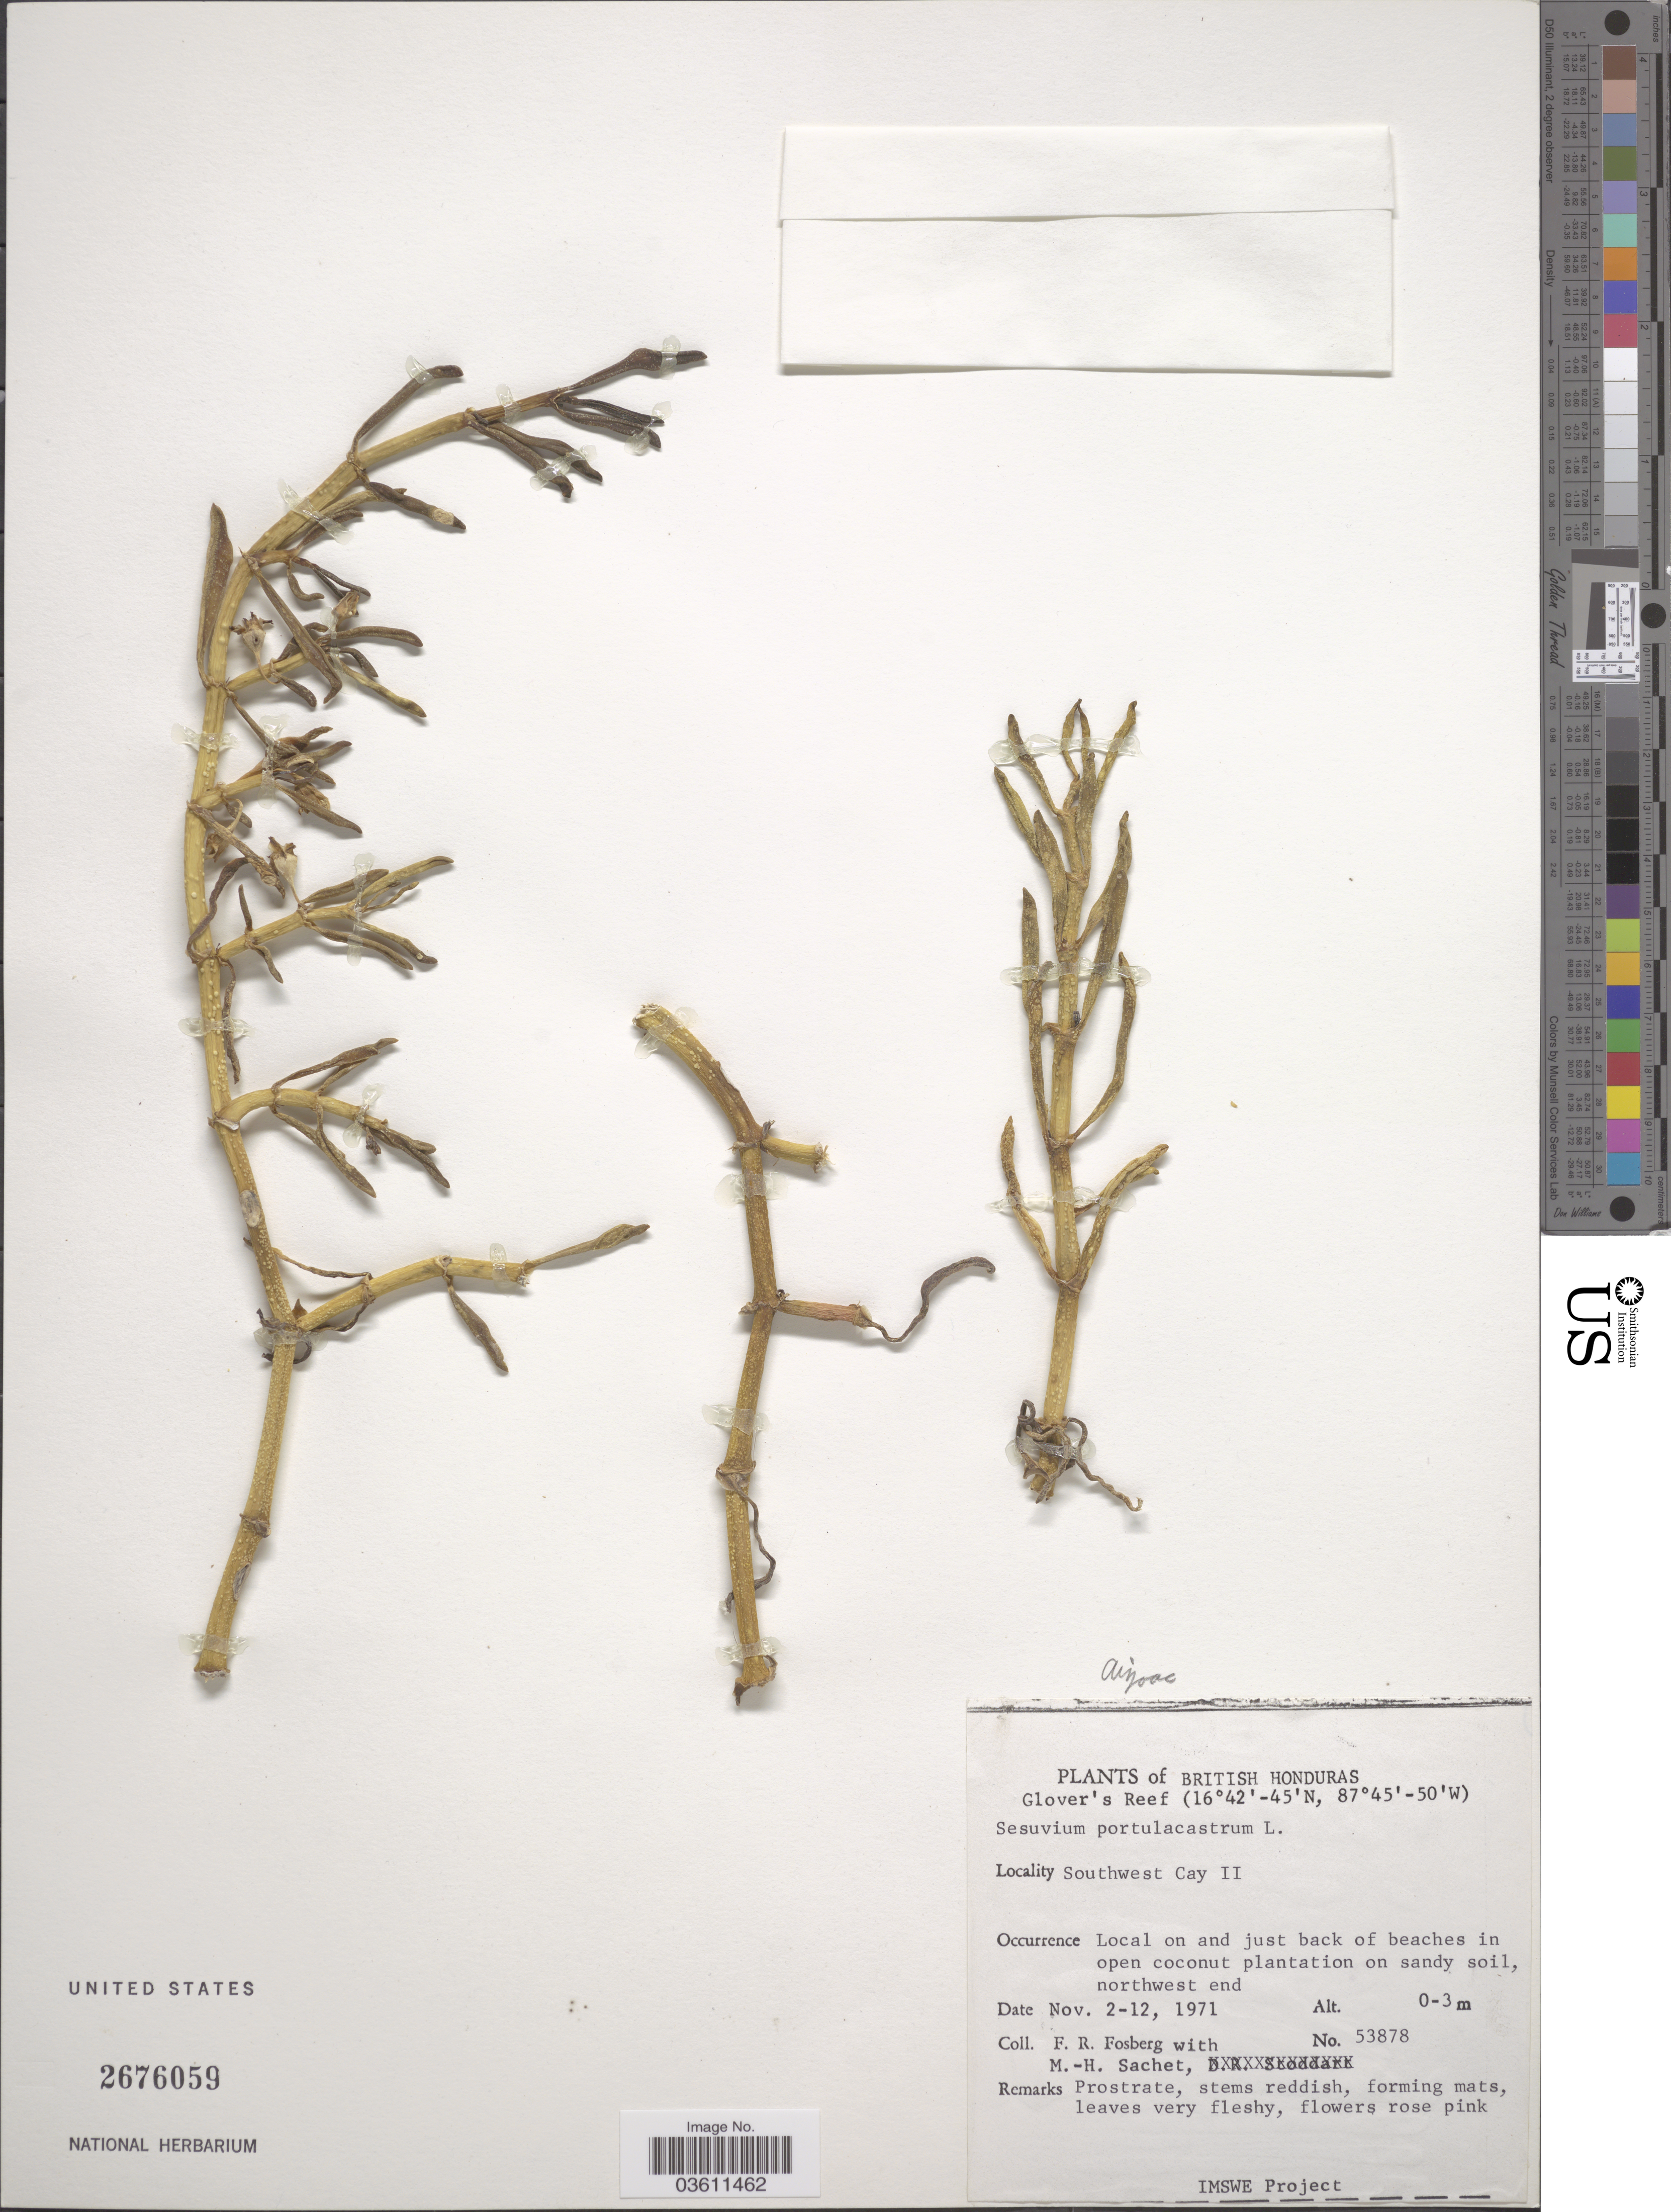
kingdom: Plantae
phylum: Tracheophyta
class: Magnoliopsida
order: Caryophyllales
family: Aizoaceae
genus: Sesuvium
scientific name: Sesuvium portulacastrum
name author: (L.) L.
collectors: F. R. Fosberg & M.-H. Sachet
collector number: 53878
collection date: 1971-11-02/1971-11-12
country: Belize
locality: British Honduras. Southwest Cay II.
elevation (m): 0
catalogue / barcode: US 2676059